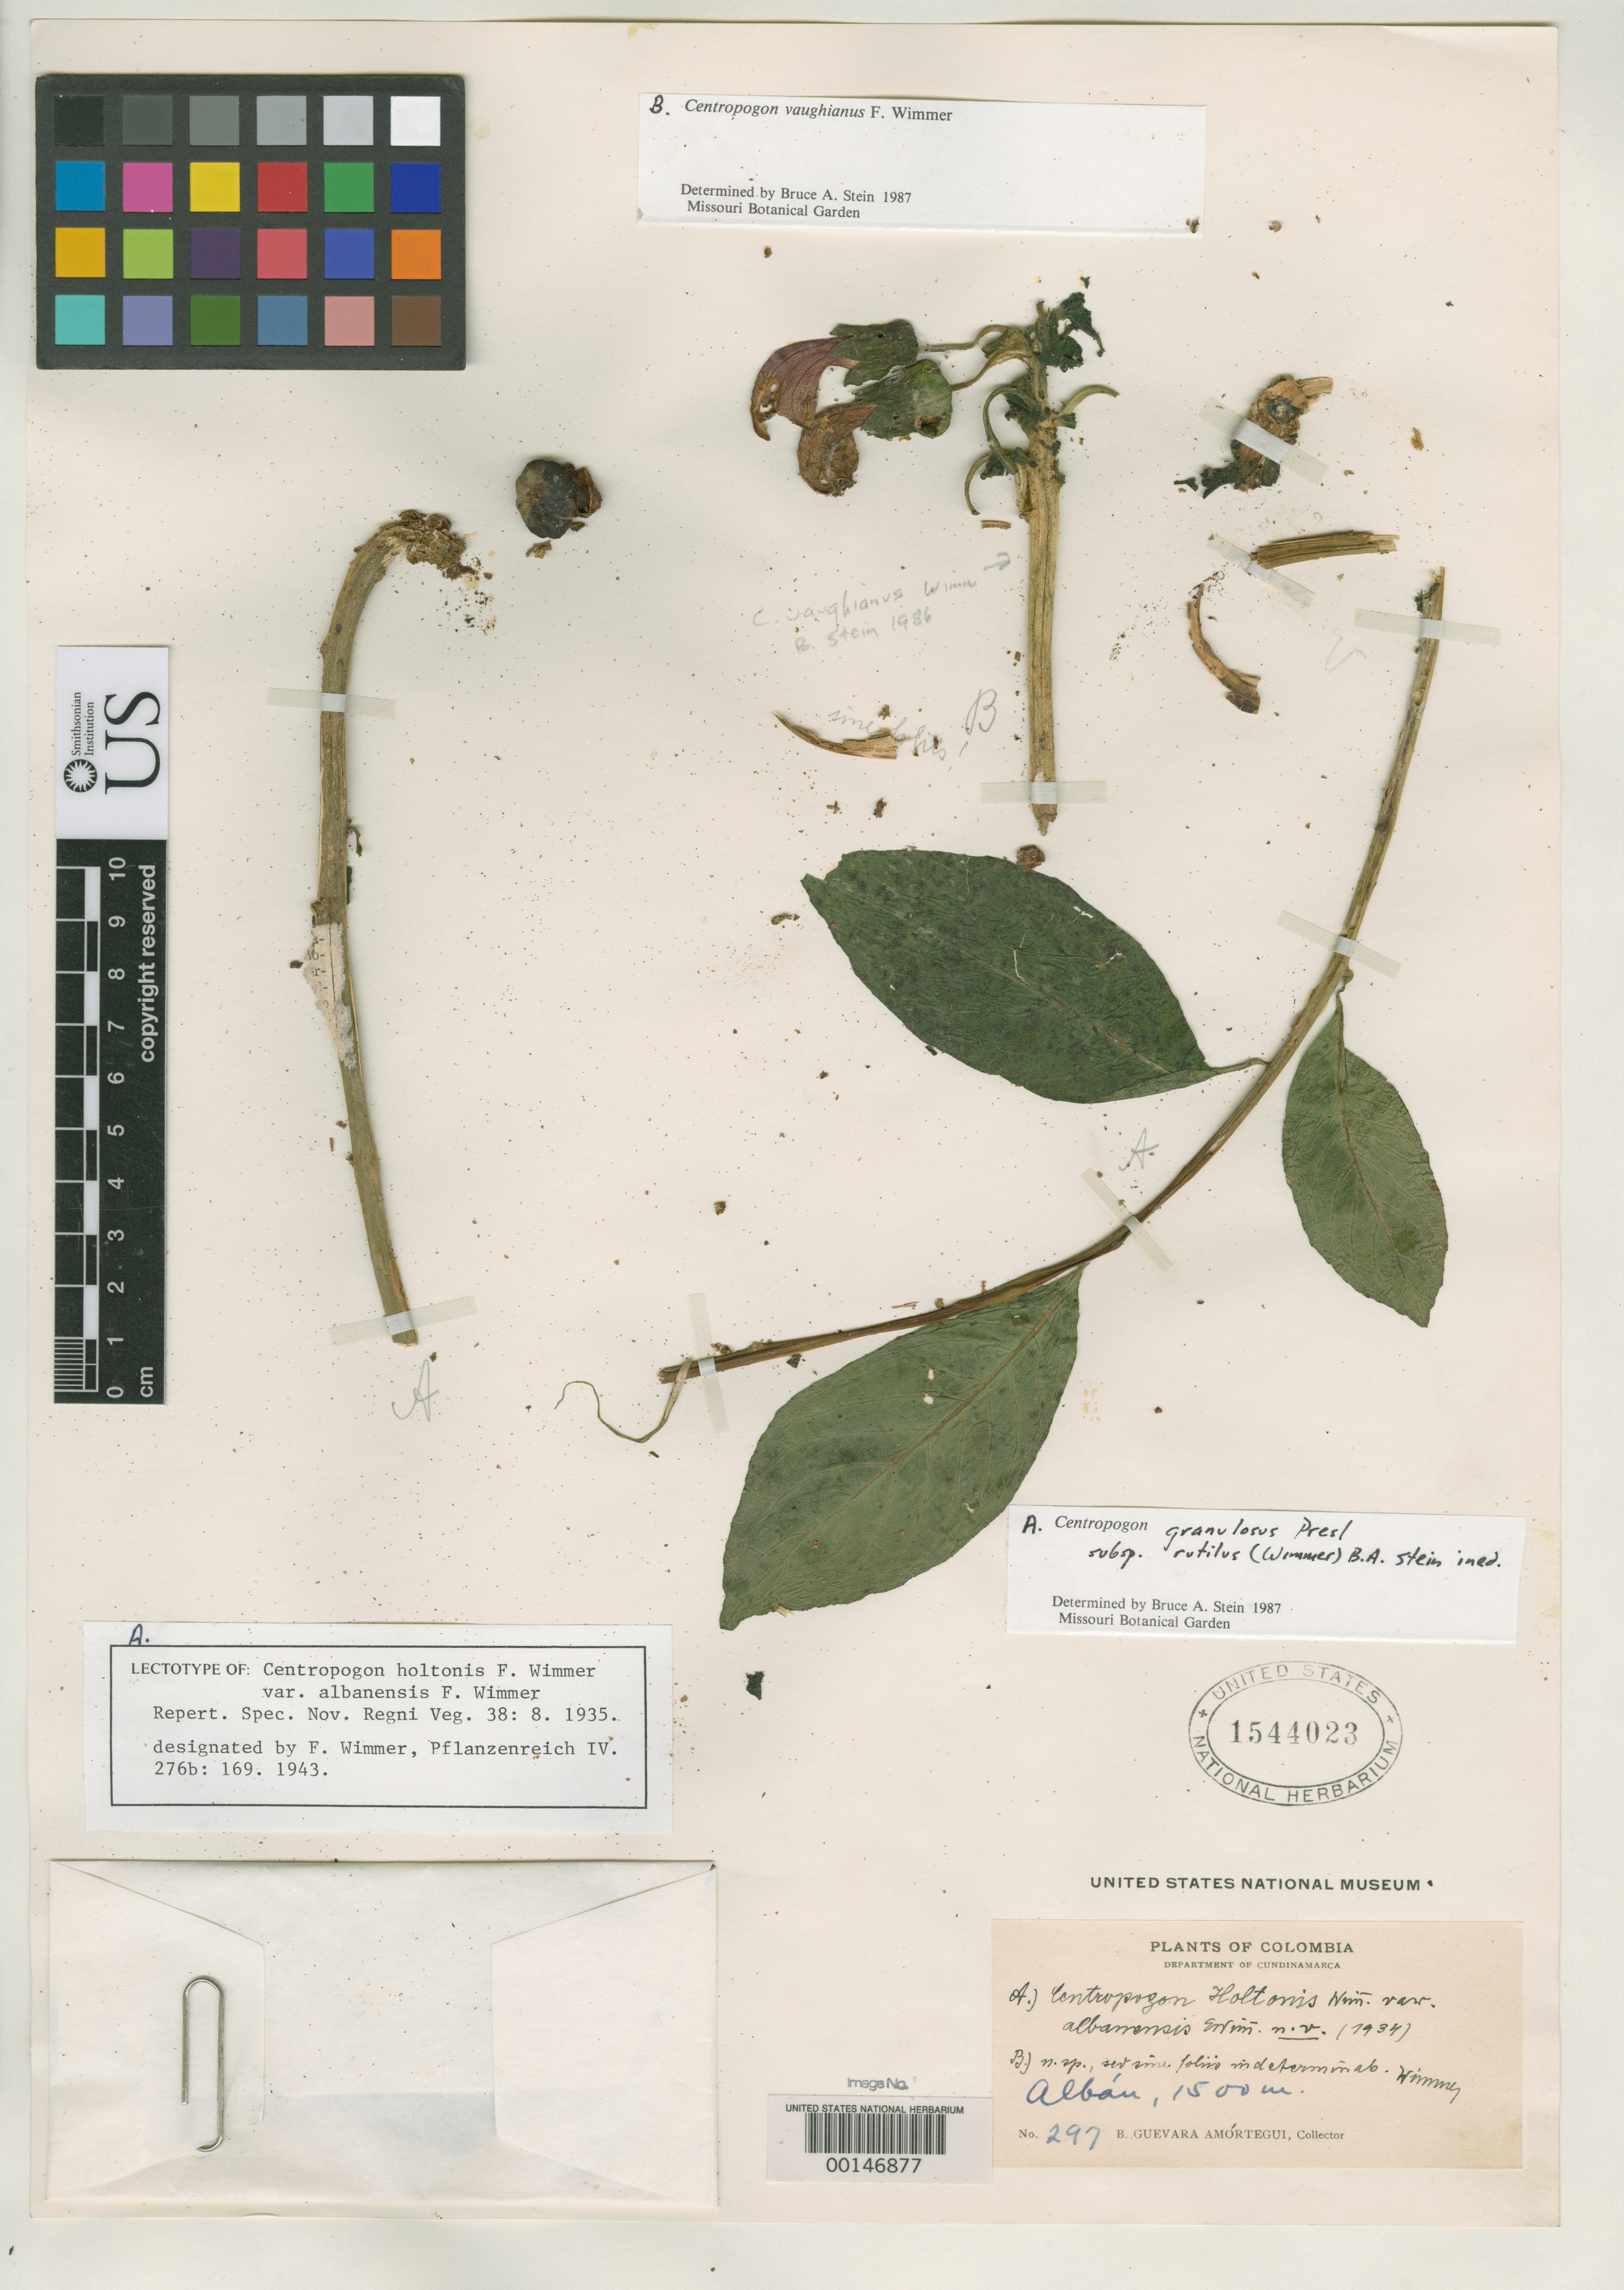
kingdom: Plantae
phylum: Tracheophyta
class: Magnoliopsida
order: Asterales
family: Campanulaceae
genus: Centropogon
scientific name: Centropogon holtonis var. albanensis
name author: E. Wimm.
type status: Syntype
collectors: B. Guevara-Amortegui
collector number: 297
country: Colombia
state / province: Cundinamarca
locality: Alban.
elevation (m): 1500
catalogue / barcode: US 1544023